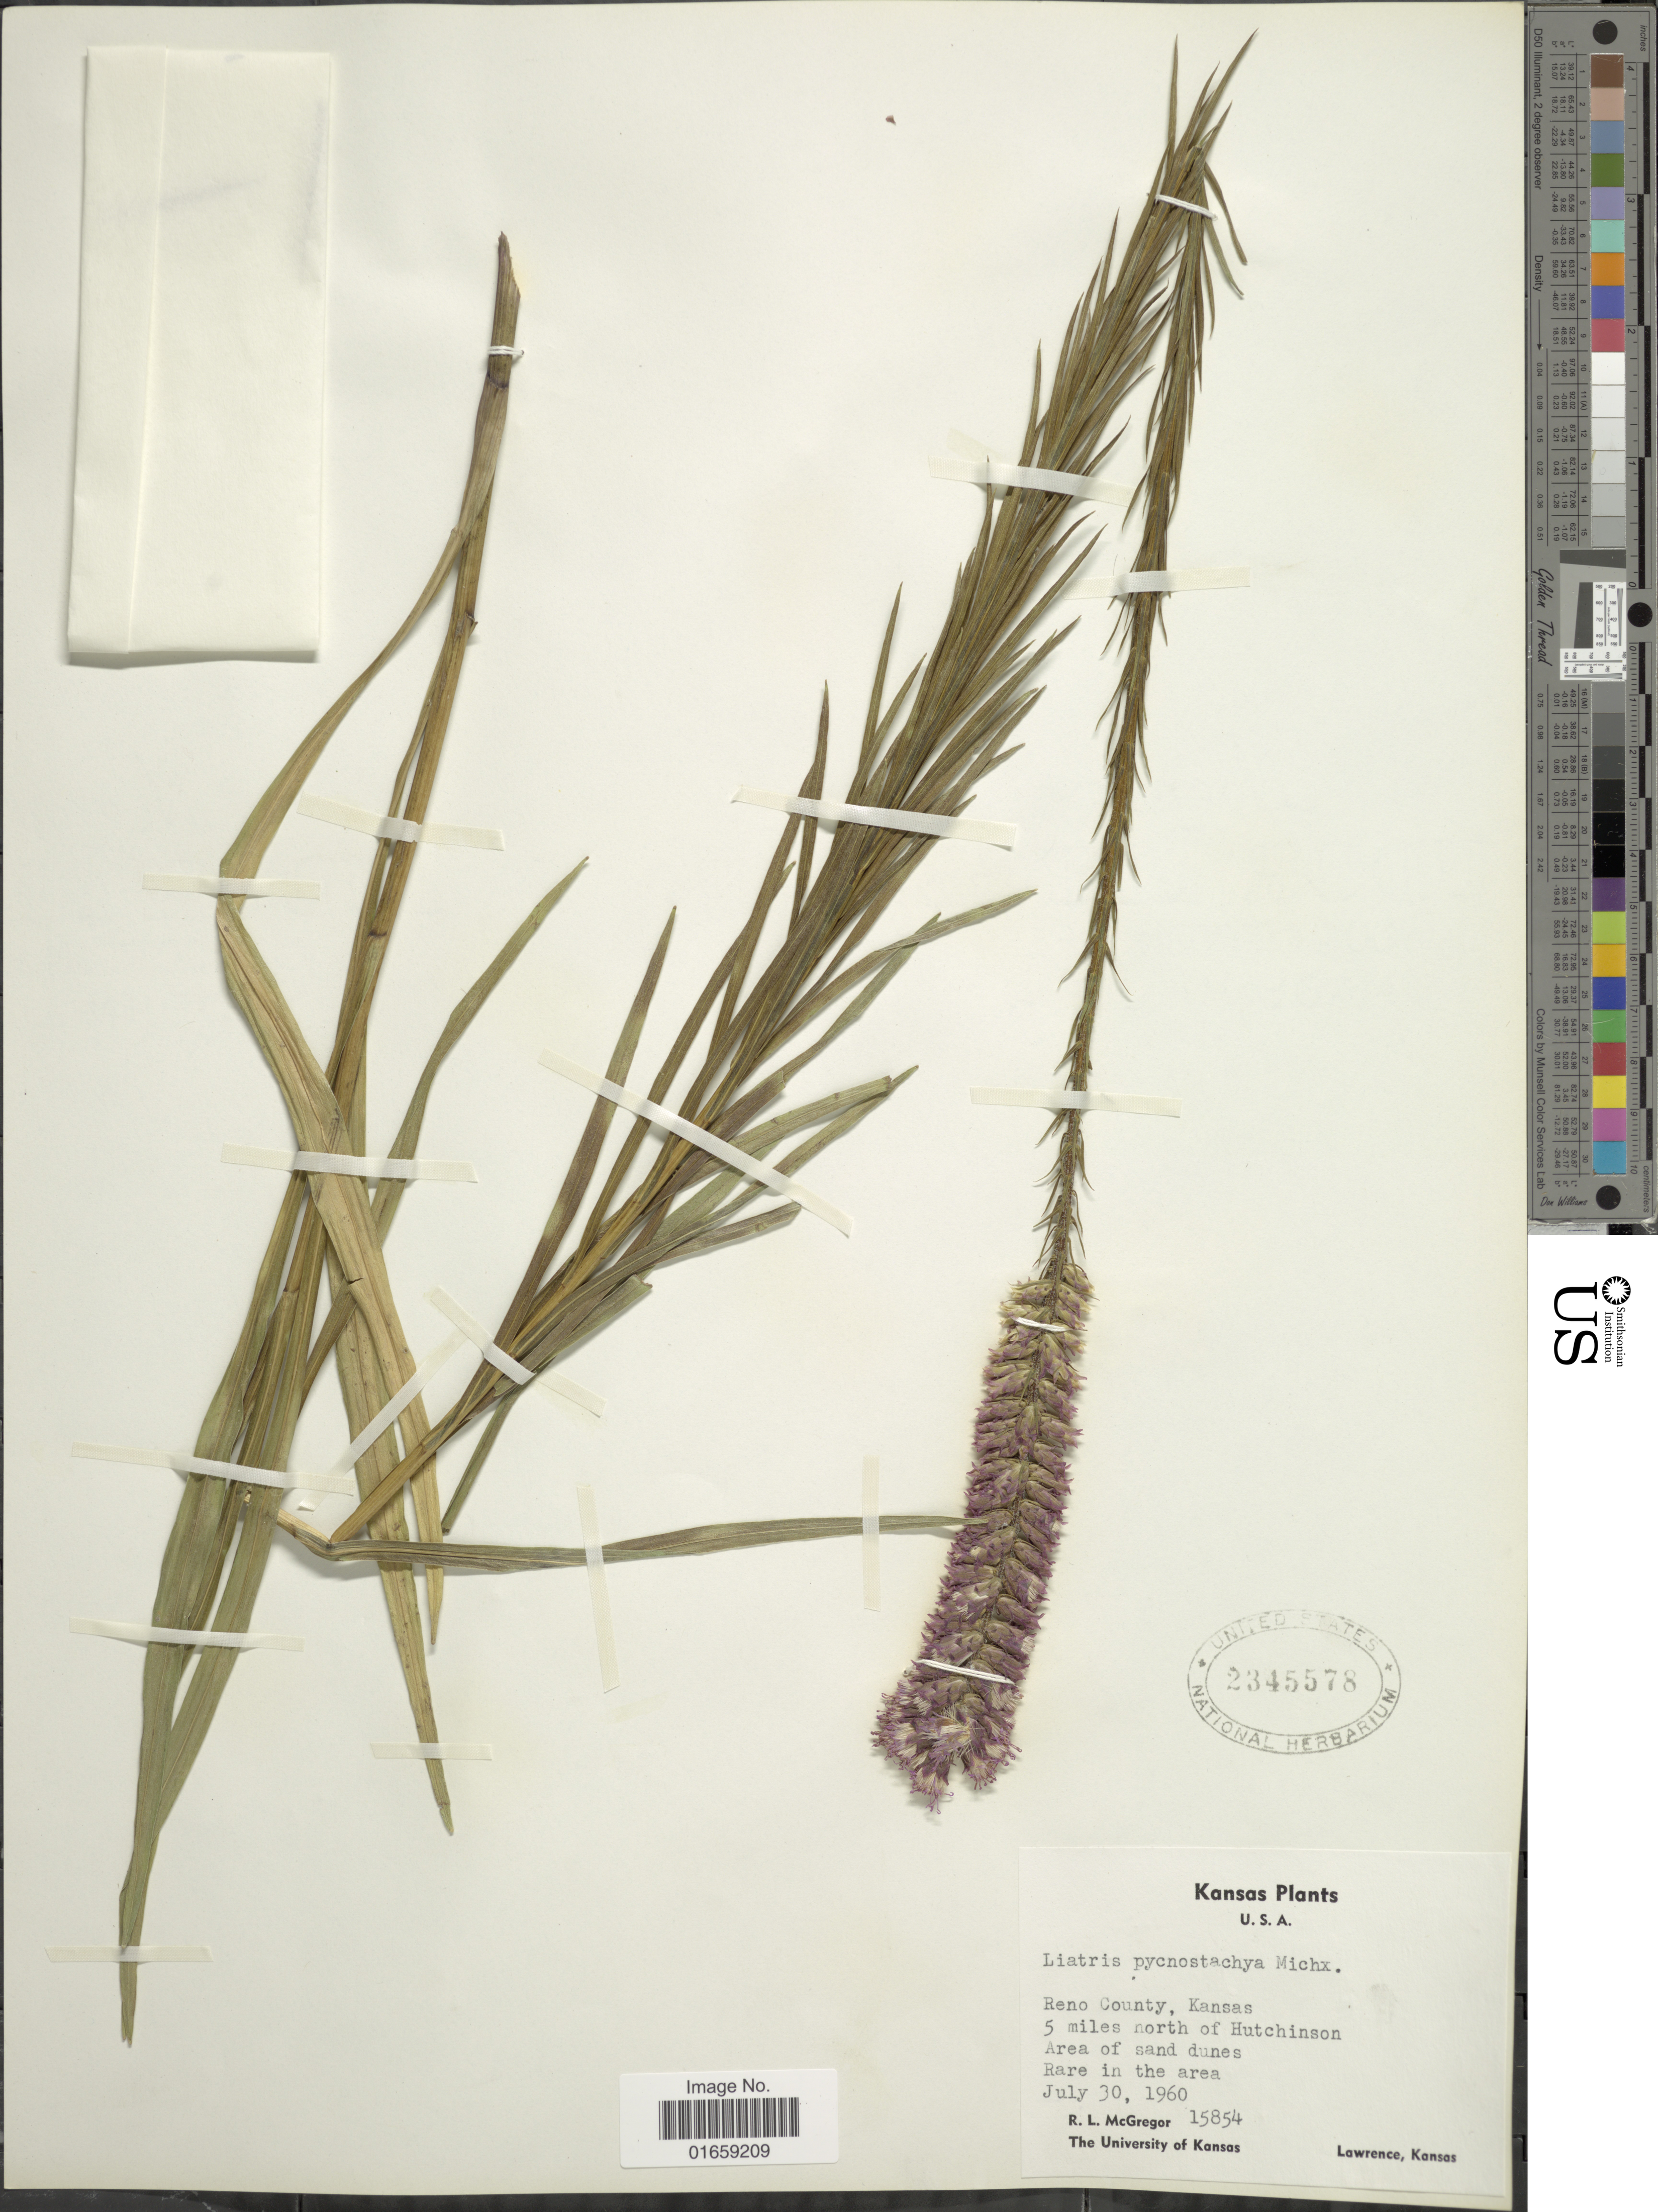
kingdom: Plantae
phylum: Tracheophyta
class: Magnoliopsida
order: Asterales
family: Asteraceae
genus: Liatris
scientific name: Liatris pycnostachya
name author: Michx.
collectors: R. McGregor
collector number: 15854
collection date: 1960-07-30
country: United States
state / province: Kansas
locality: Reno County, Kansas, 5 miles north of Hutchinson, area of sand dunes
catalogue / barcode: US 2345578